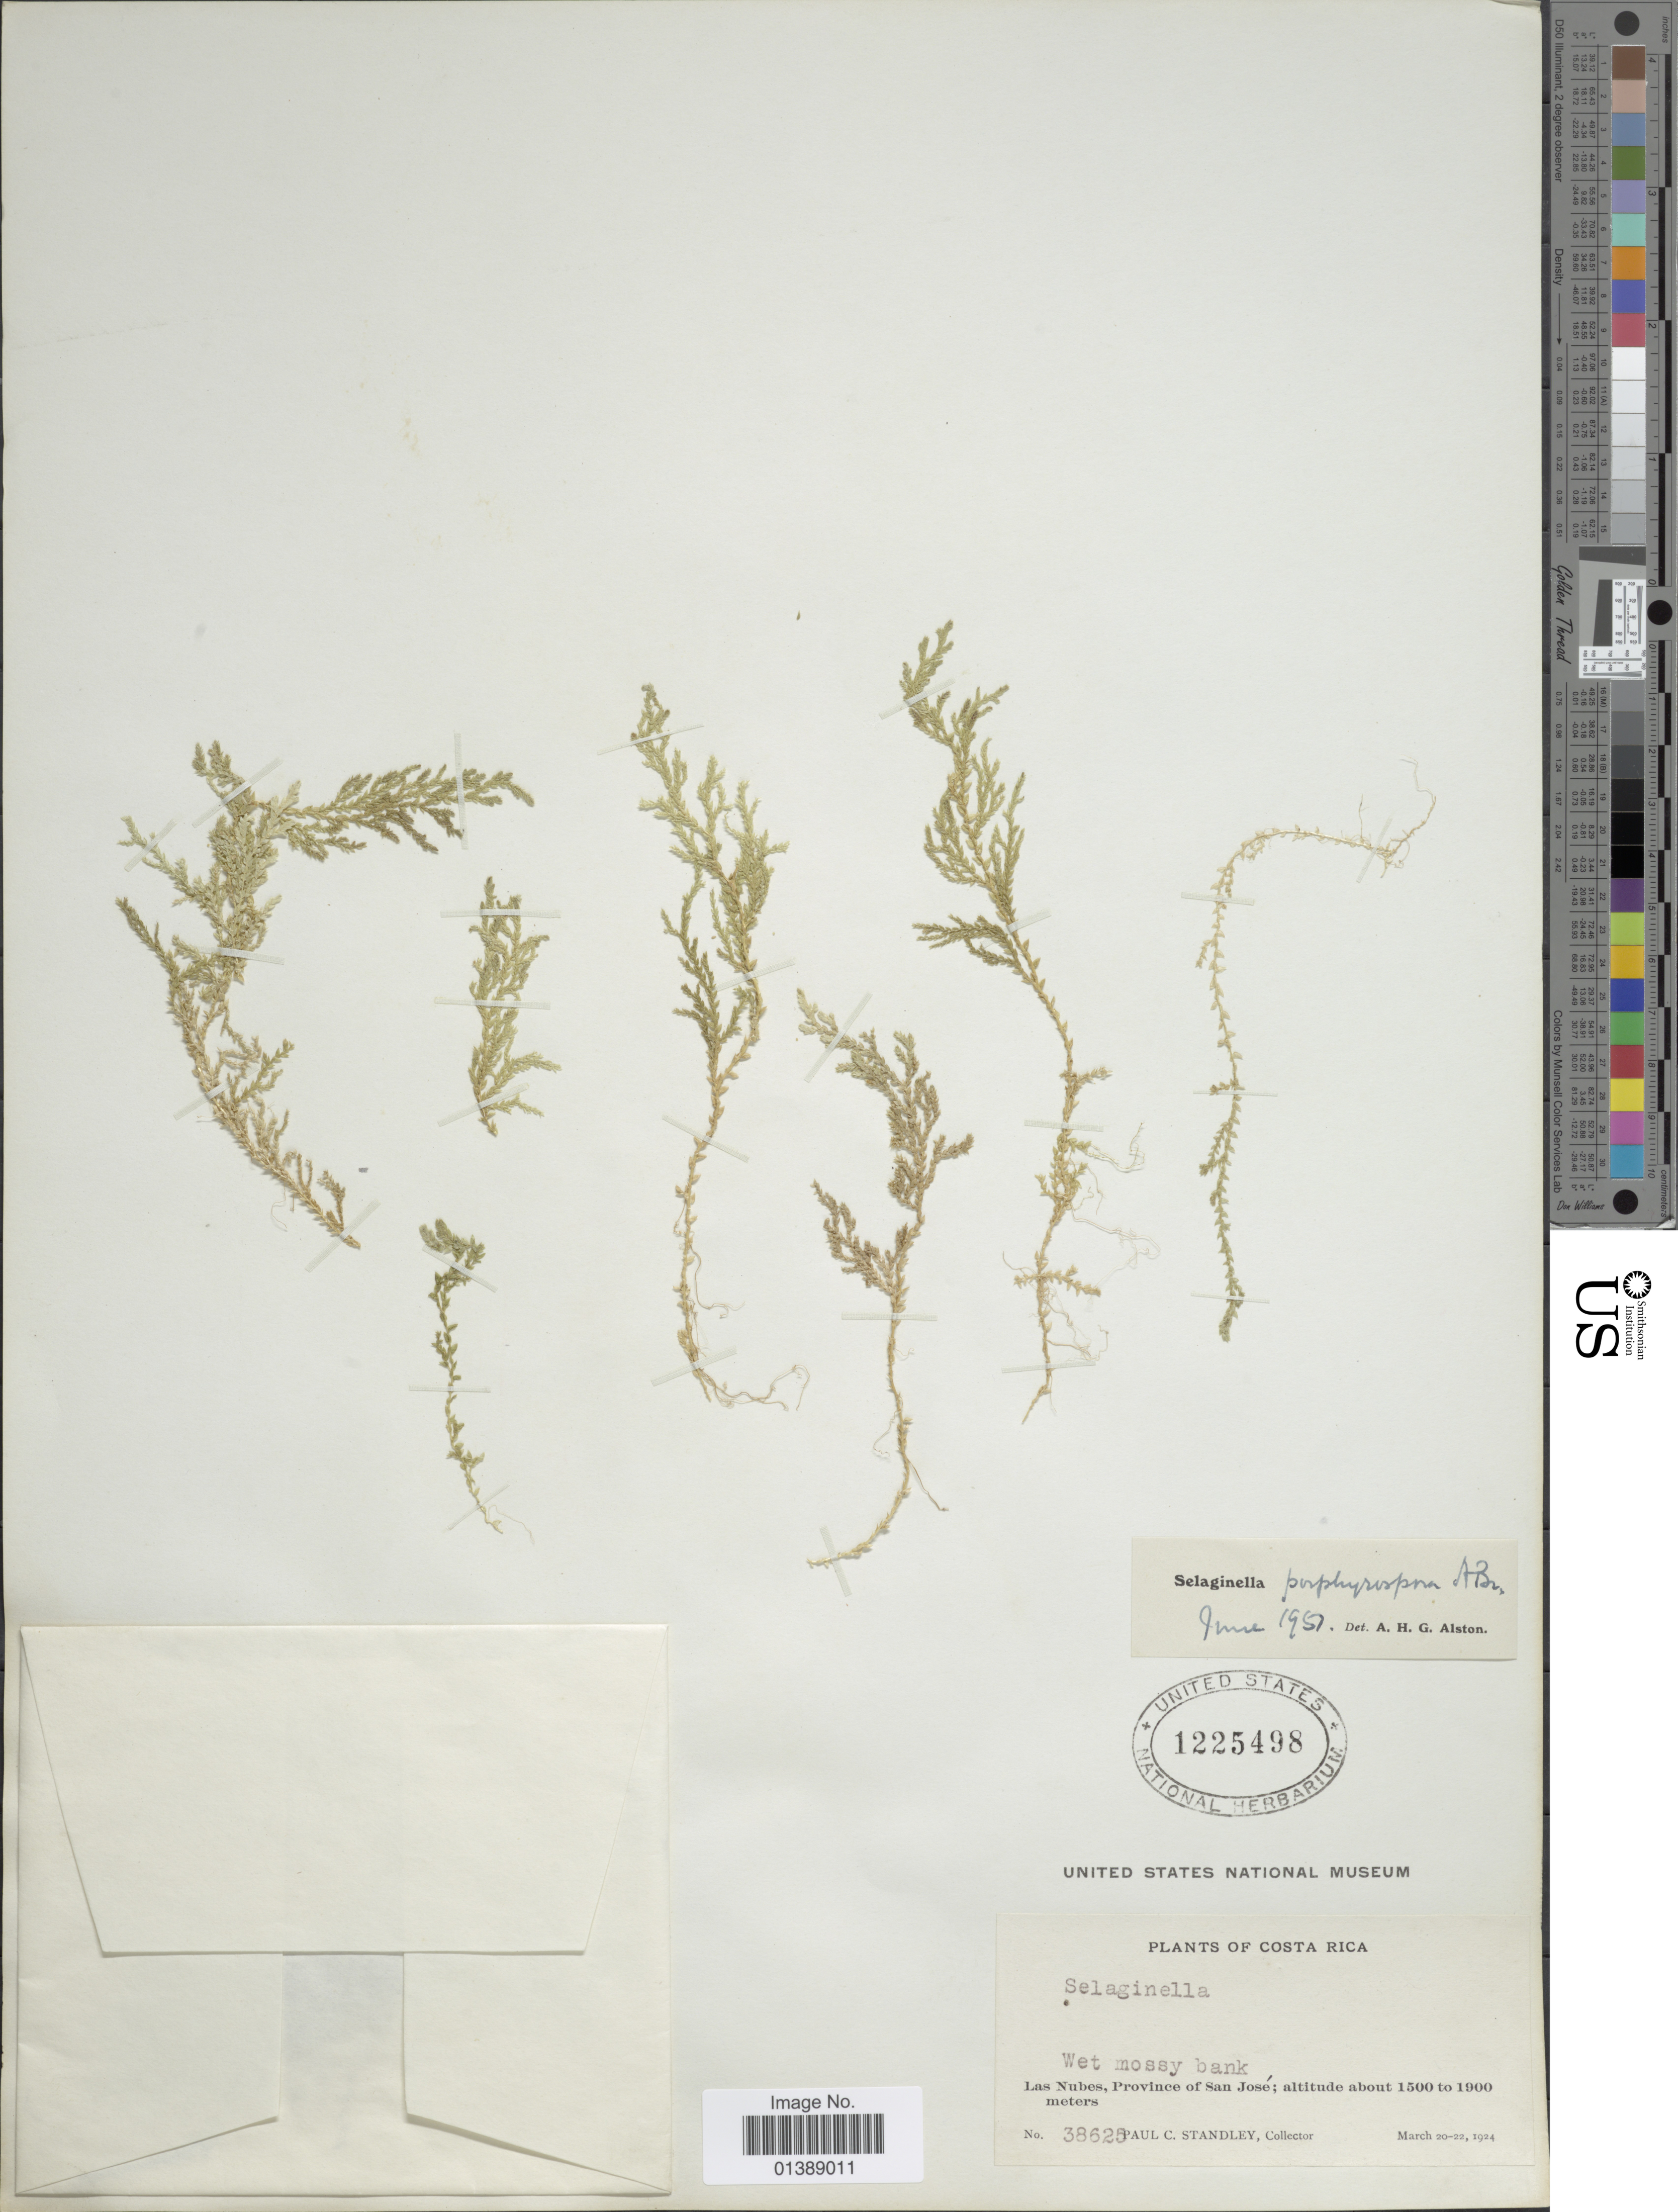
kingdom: Plantae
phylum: Tracheophyta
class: Lycopodiopsida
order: Selaginellales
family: Selaginellaceae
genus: Selaginella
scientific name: Selaginella porphyrospora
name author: A. Braun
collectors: P. C. Standley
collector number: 38625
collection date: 1924-03-20/1924-03-22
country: Costa Rica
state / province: San José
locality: Las Nubes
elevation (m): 1500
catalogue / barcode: US 1225498